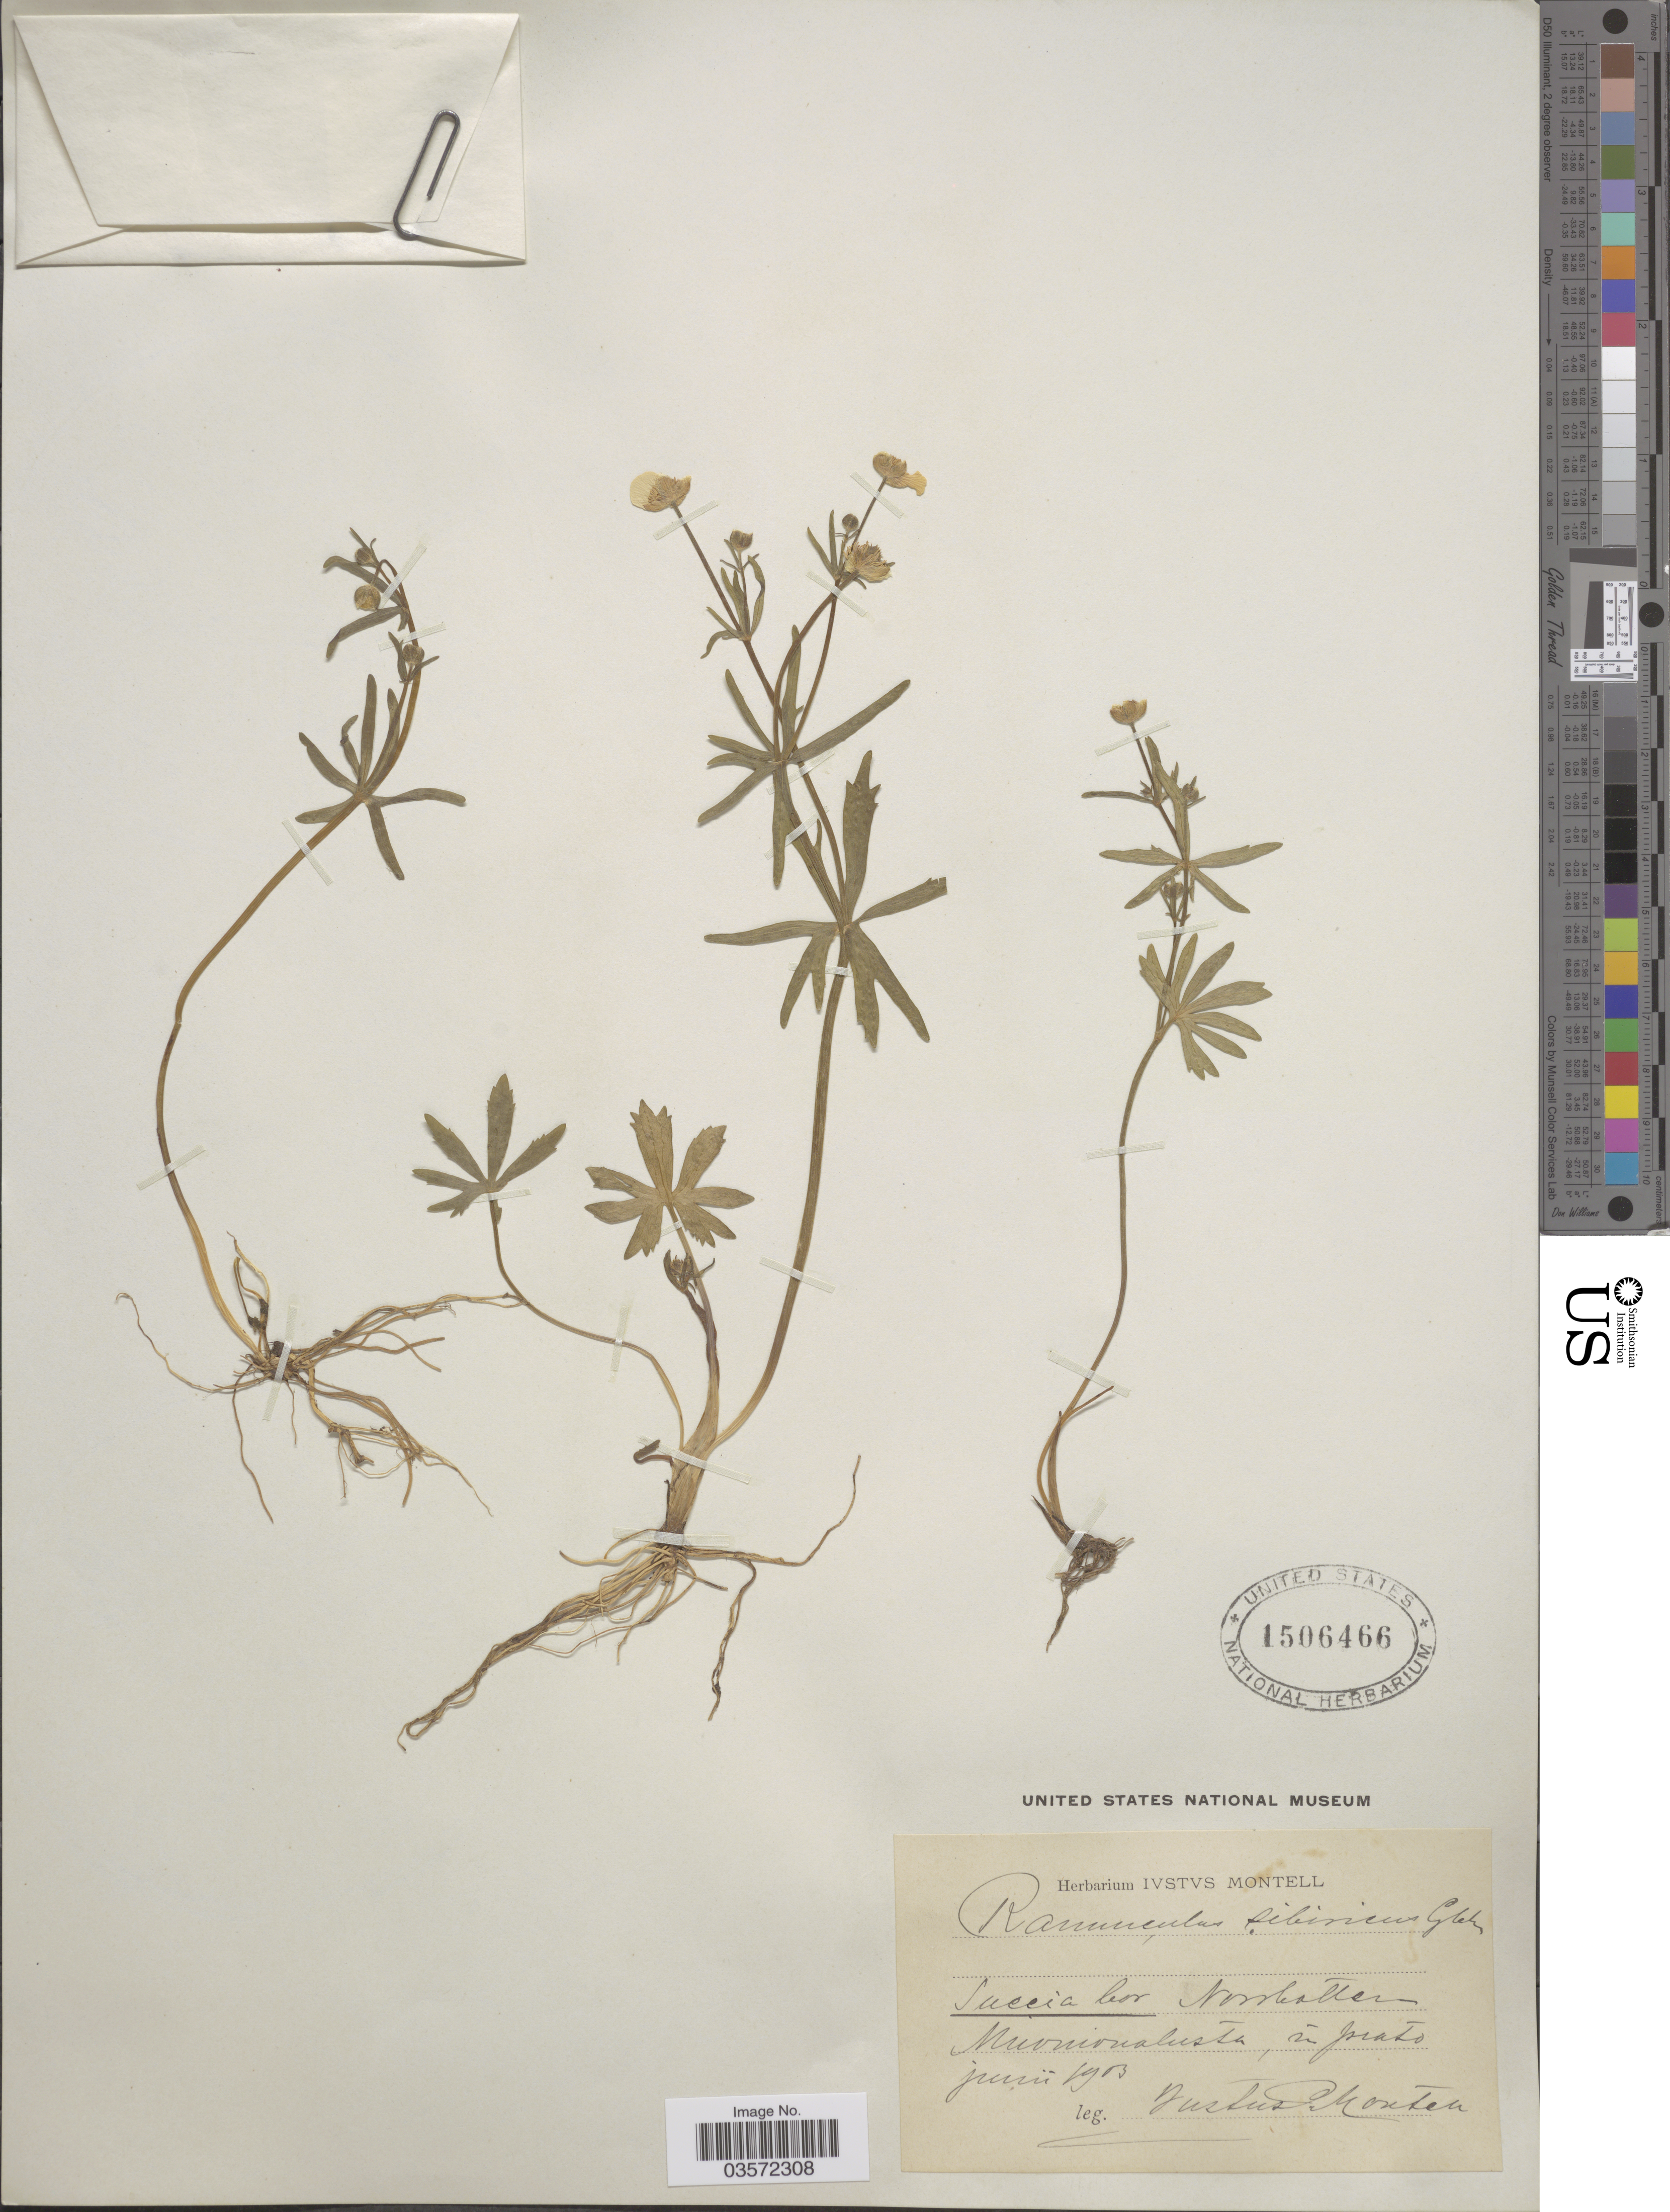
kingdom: Plantae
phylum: Tracheophyta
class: Magnoliopsida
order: Ranunculales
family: Ranunculaceae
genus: Ranunculus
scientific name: Ranunculus sibiricus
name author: Adams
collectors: I. Montell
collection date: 1903-06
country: Sweden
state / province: Norrbotten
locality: Suecia bor Norrbotten Muonionalusta.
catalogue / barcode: US 1506466